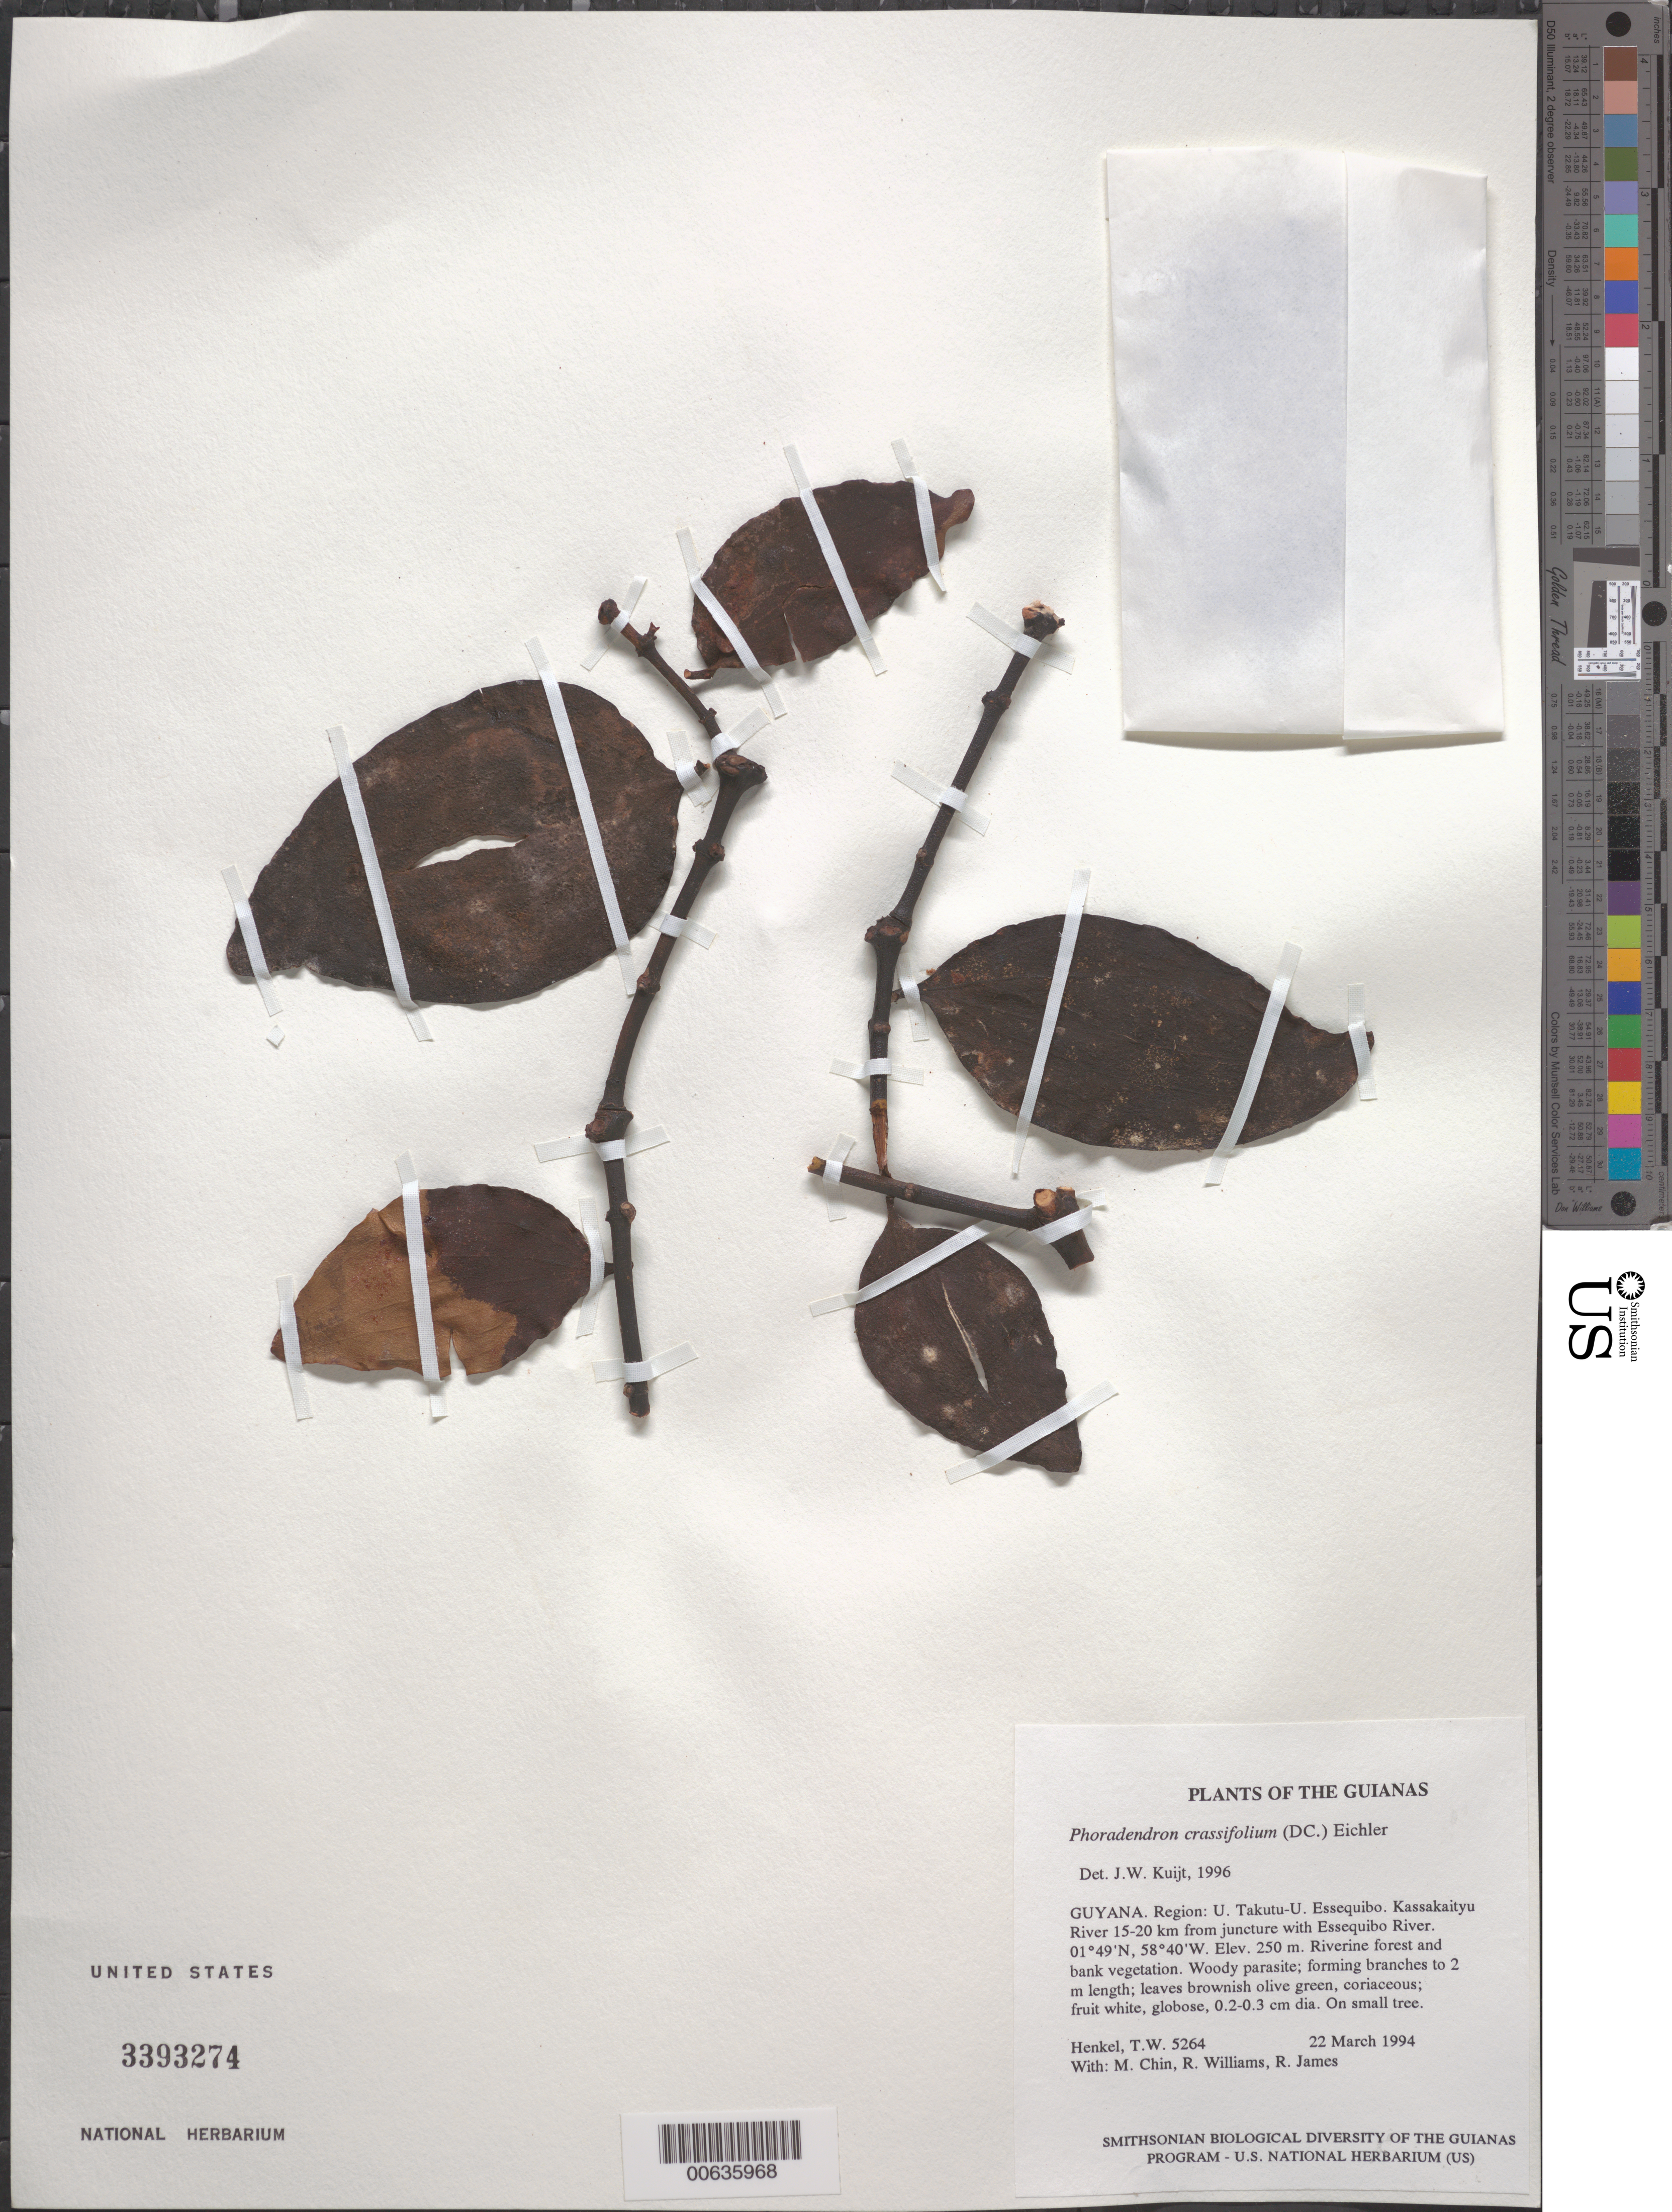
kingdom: Plantae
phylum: Tracheophyta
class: Magnoliopsida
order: Santalales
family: Viscaceae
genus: Phoradendron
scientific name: Phoradendron crassifolium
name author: (Pohl ex DC.) Eichler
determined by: Kuijt, Job, (CANADA)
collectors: T. Henkel, M. Chin, R. Williams & R. James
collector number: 5264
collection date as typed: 22 March 1994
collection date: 1994-03-22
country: Guyana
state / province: U. Takutu-U. Essequibo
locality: Kassakaityu River 15-20 km from juncture with Essequibo River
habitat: Riverine forest and bank vegetation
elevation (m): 250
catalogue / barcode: US 3393274